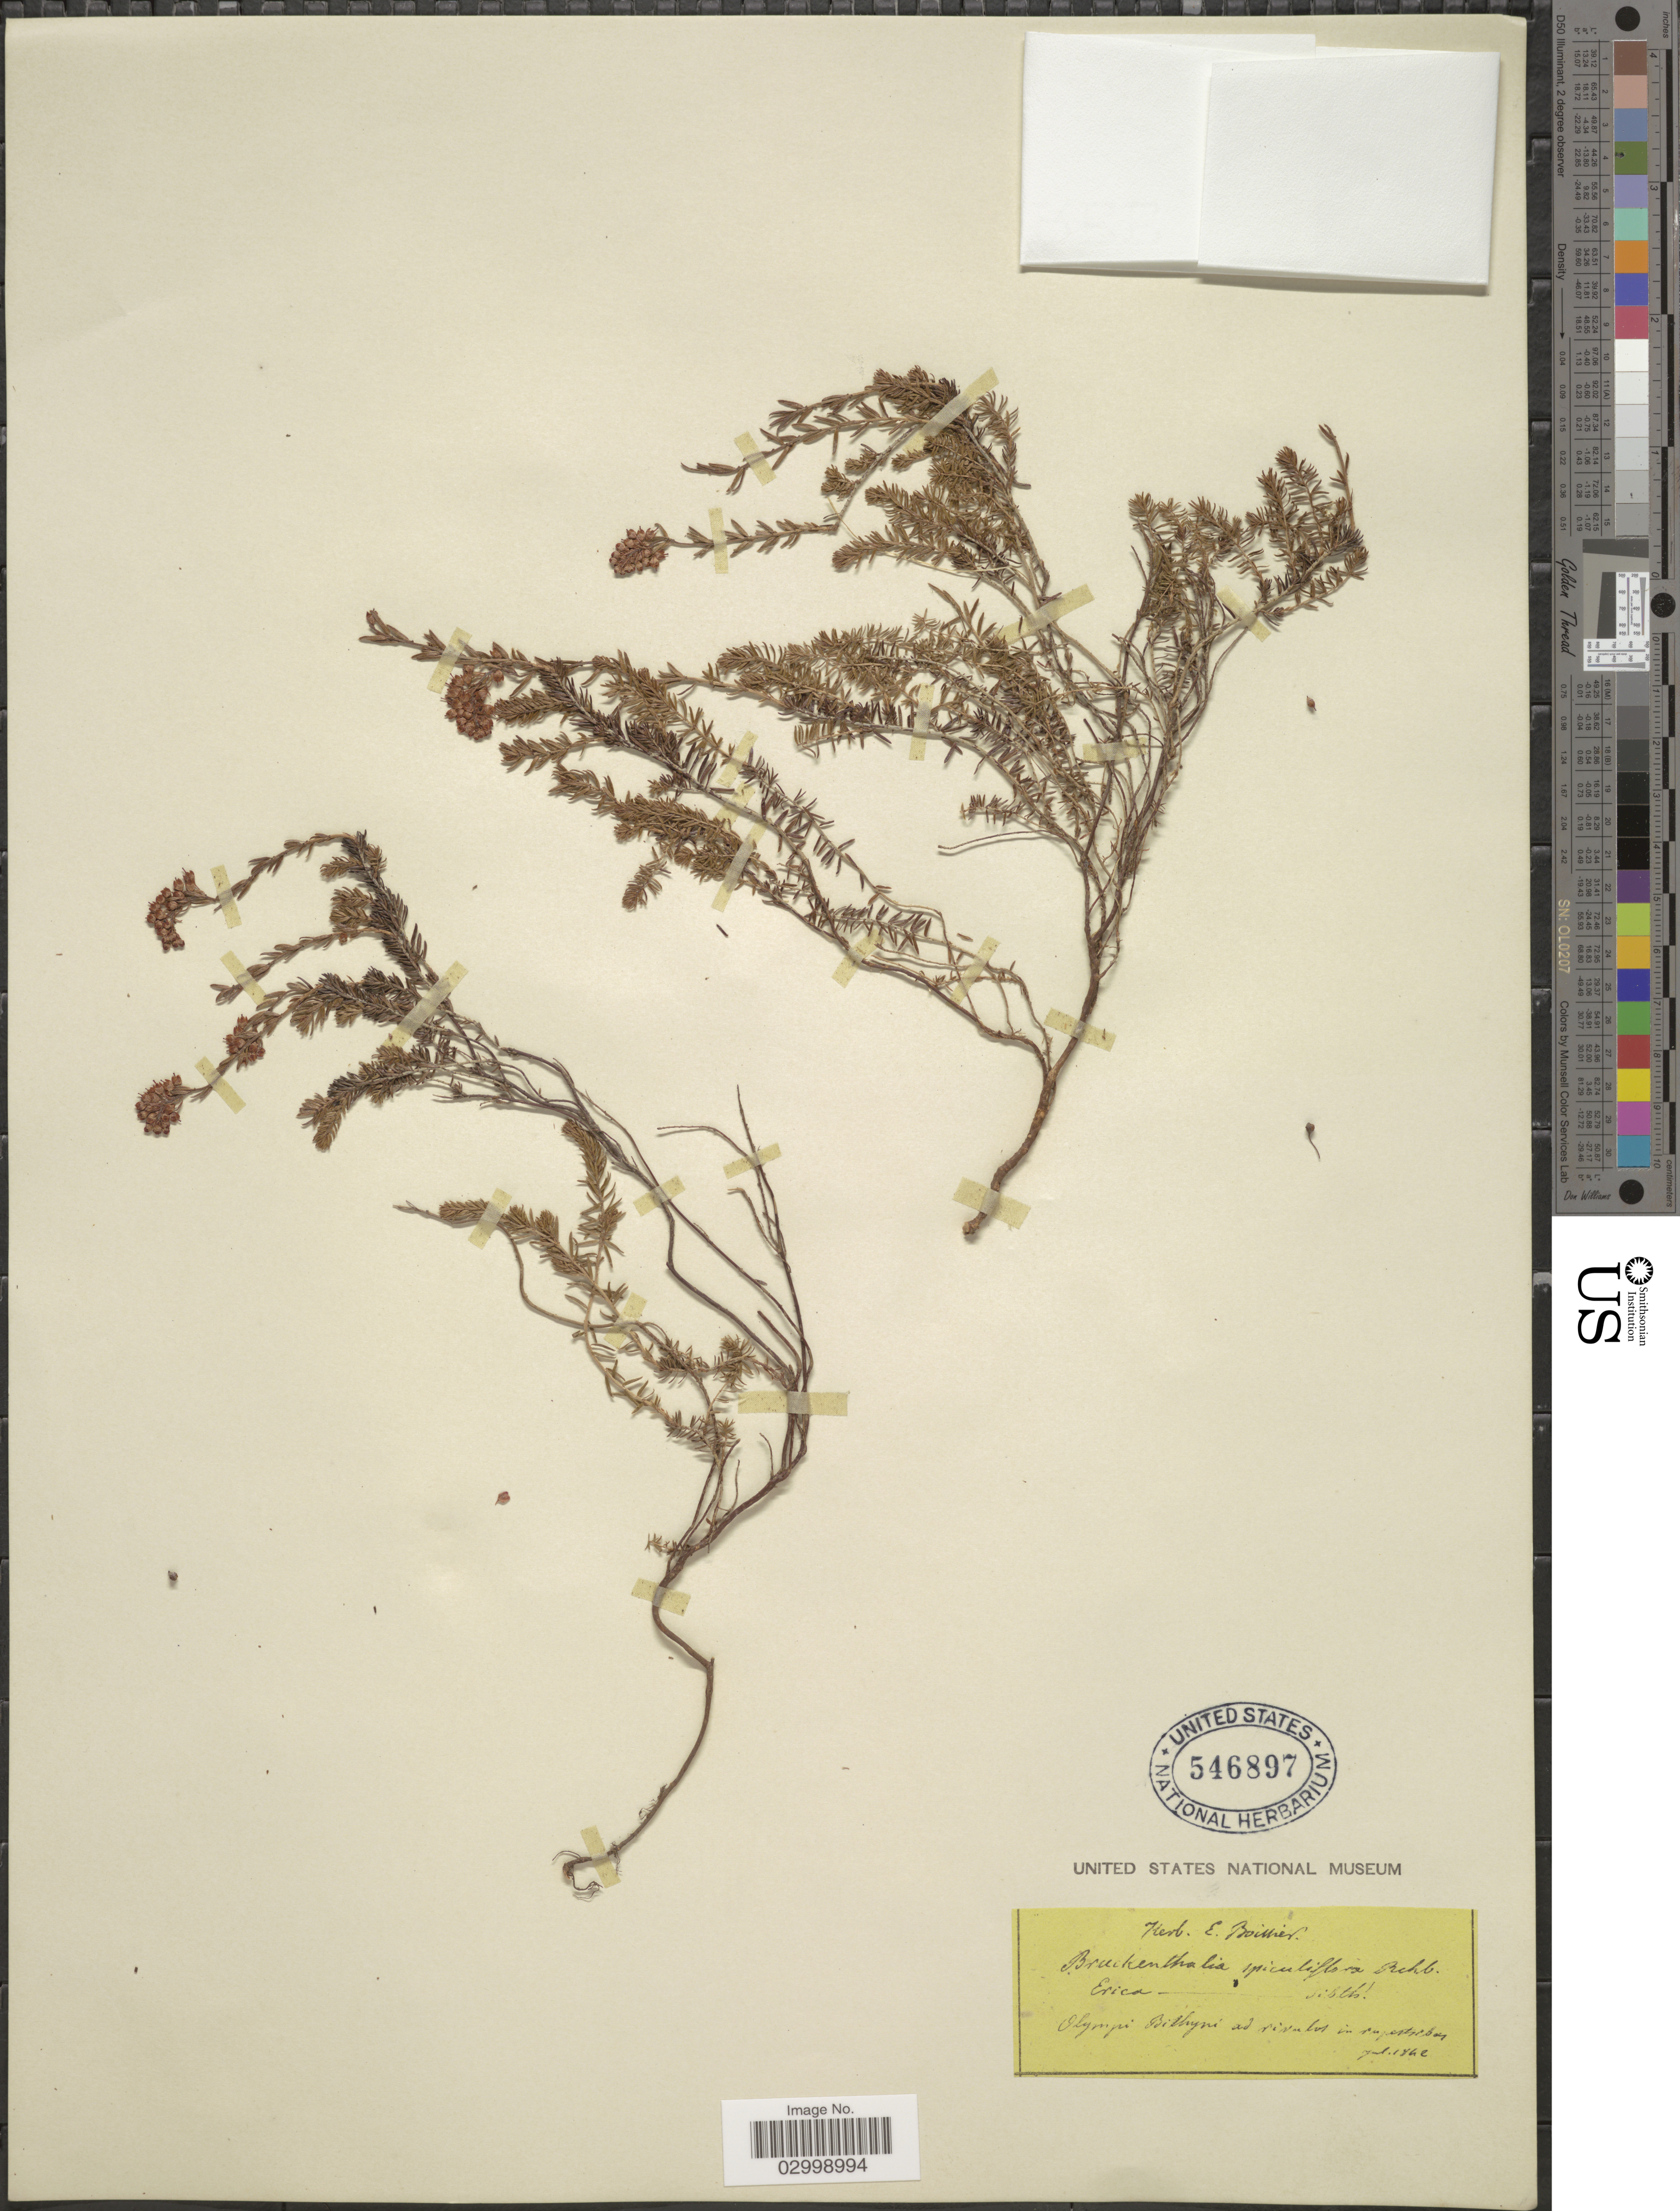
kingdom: Plantae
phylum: Tracheophyta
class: Magnoliopsida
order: Ericales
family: Ericaceae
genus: Bruckenthalia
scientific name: Bruckenthalia spiculifolia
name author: (Salisb.) Rchb.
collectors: ex herb. E. Boissier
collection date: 1840-07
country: Turkey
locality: Olympi Bishyni ad rivulus in rupestribus.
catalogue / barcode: US 546897